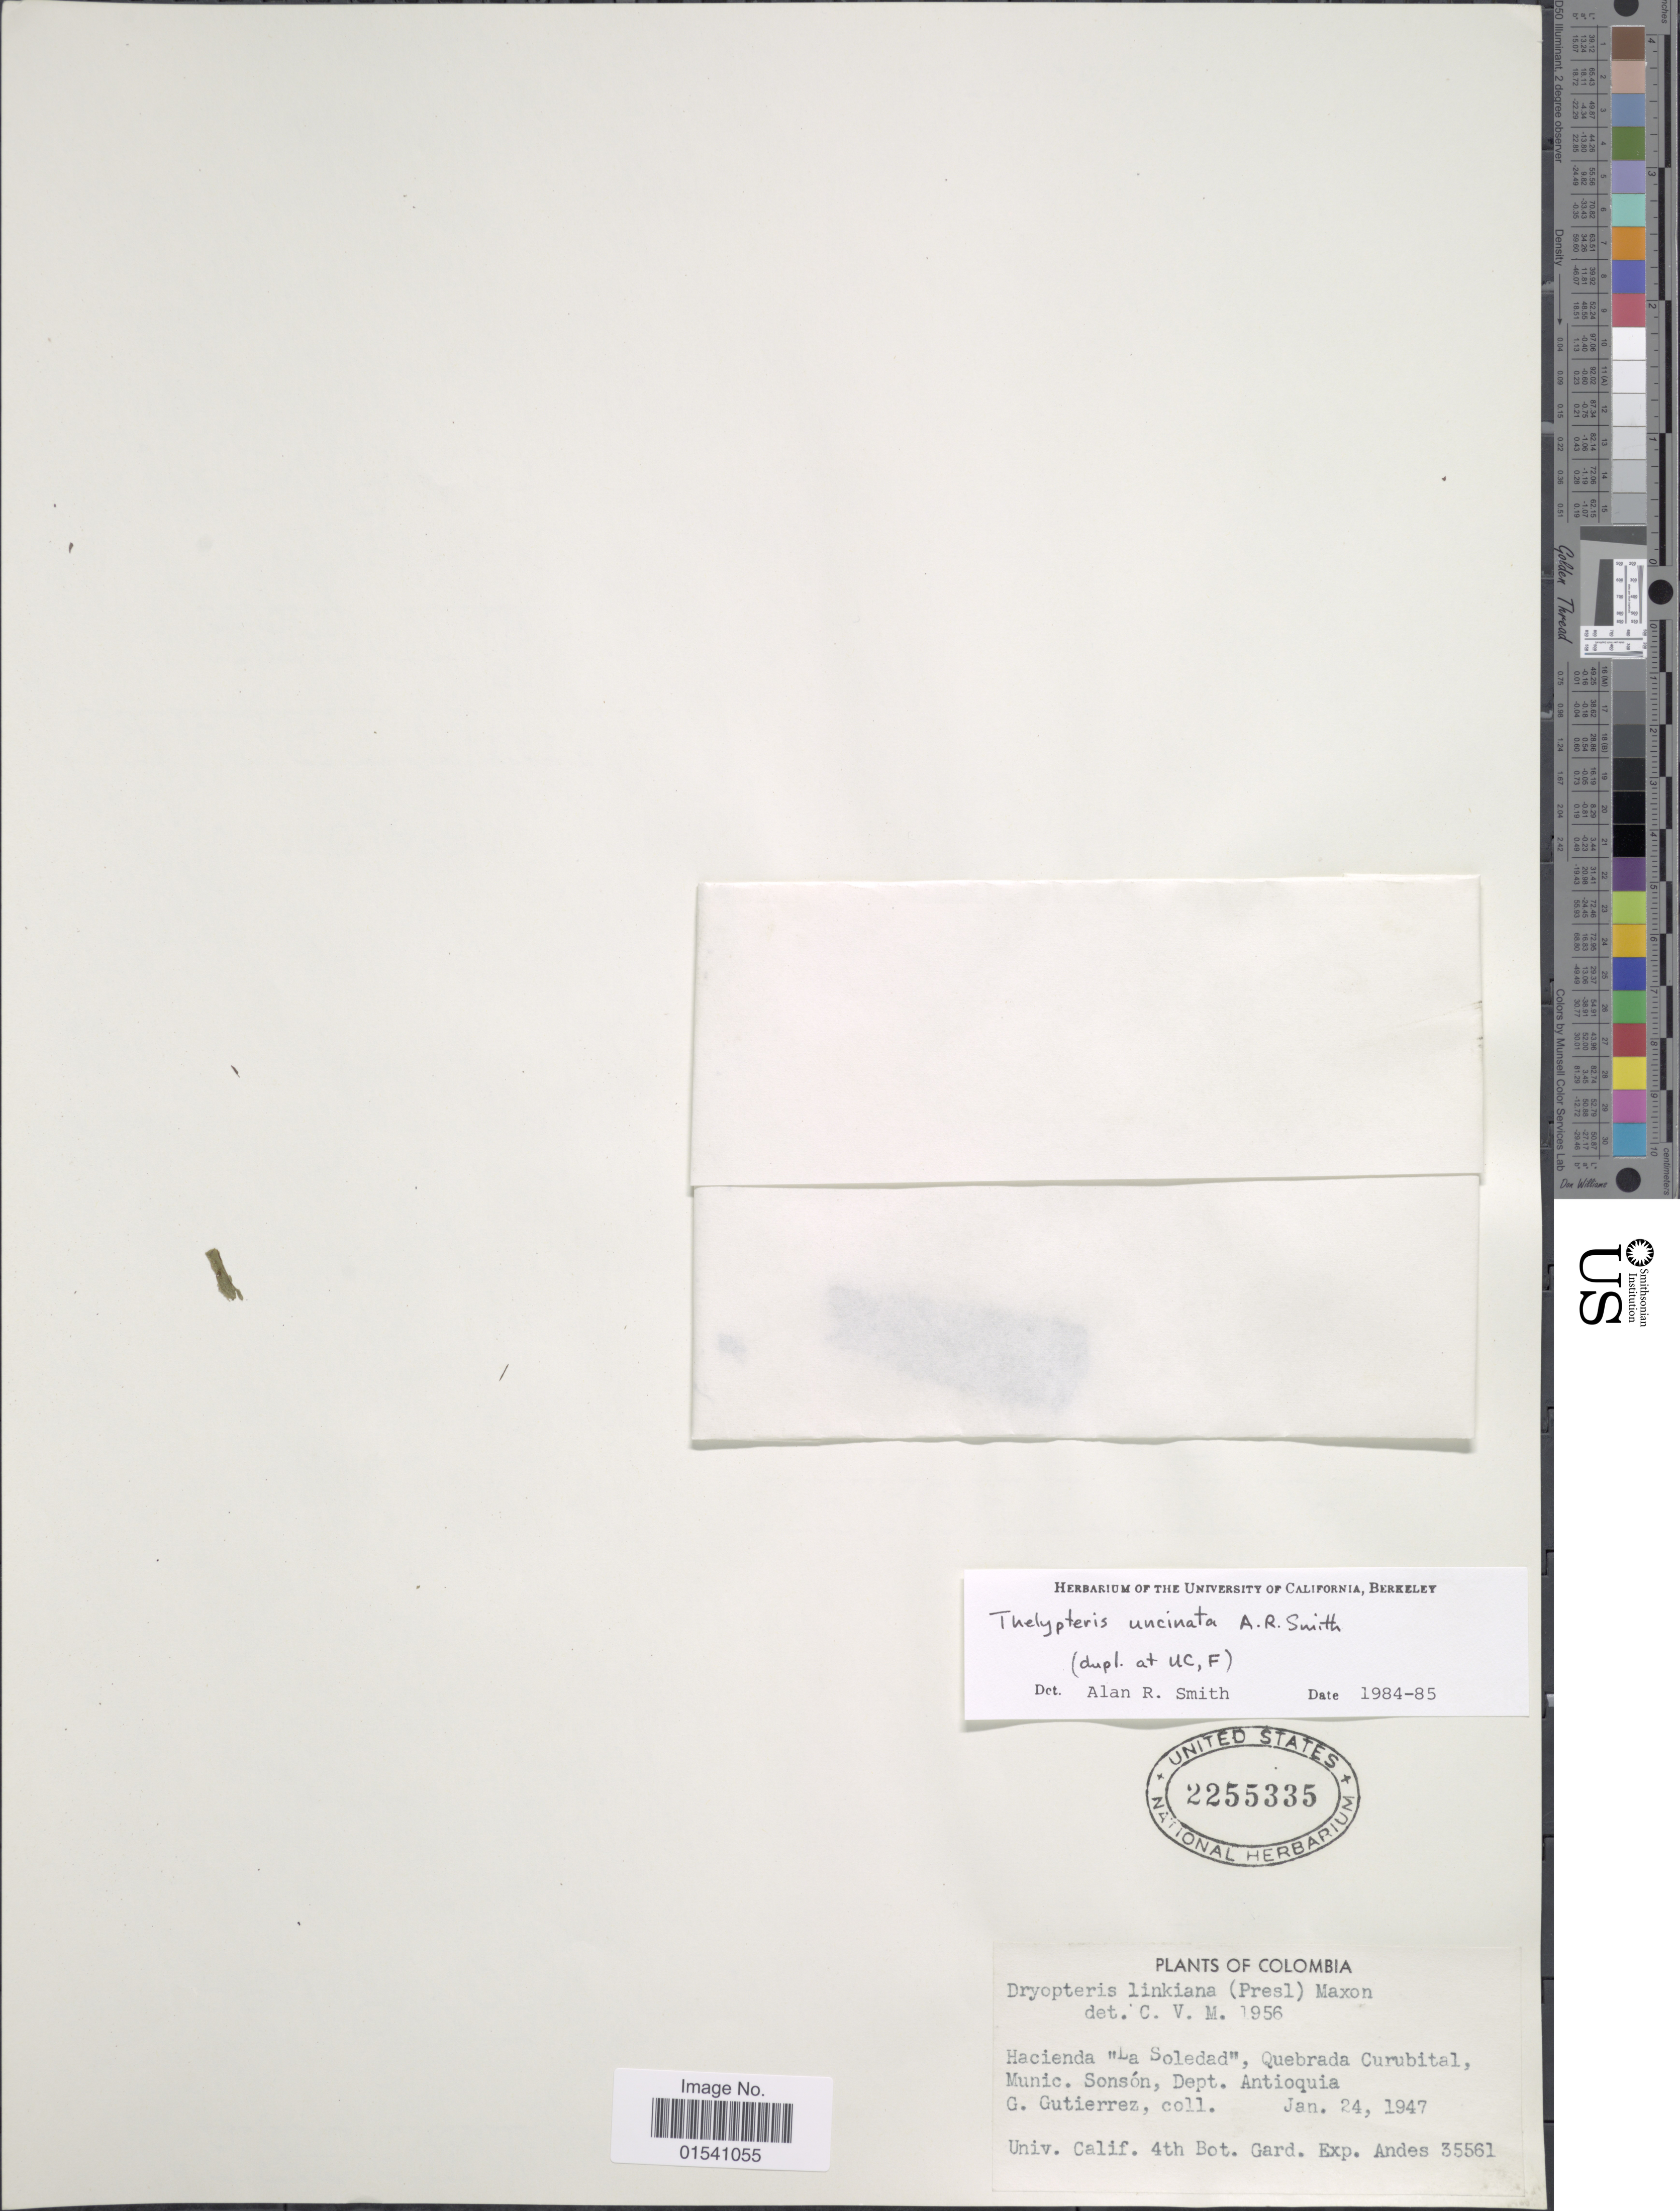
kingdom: Plantae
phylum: Tracheophyta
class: Polypodiopsida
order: Polypodiales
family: Thelypteridaceae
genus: Amauropelta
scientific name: Amauropelta uncinata (A.R. Sm.) comb. nov., ined 2015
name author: (A.R. Sm.)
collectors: G. Gutierrez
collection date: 1947-01-24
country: Colombia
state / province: Antioquia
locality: Hacienda 'La Soledad', Quebrada Curubital, Munic. Sonsón, Dept. Antioquia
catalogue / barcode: US 2255335